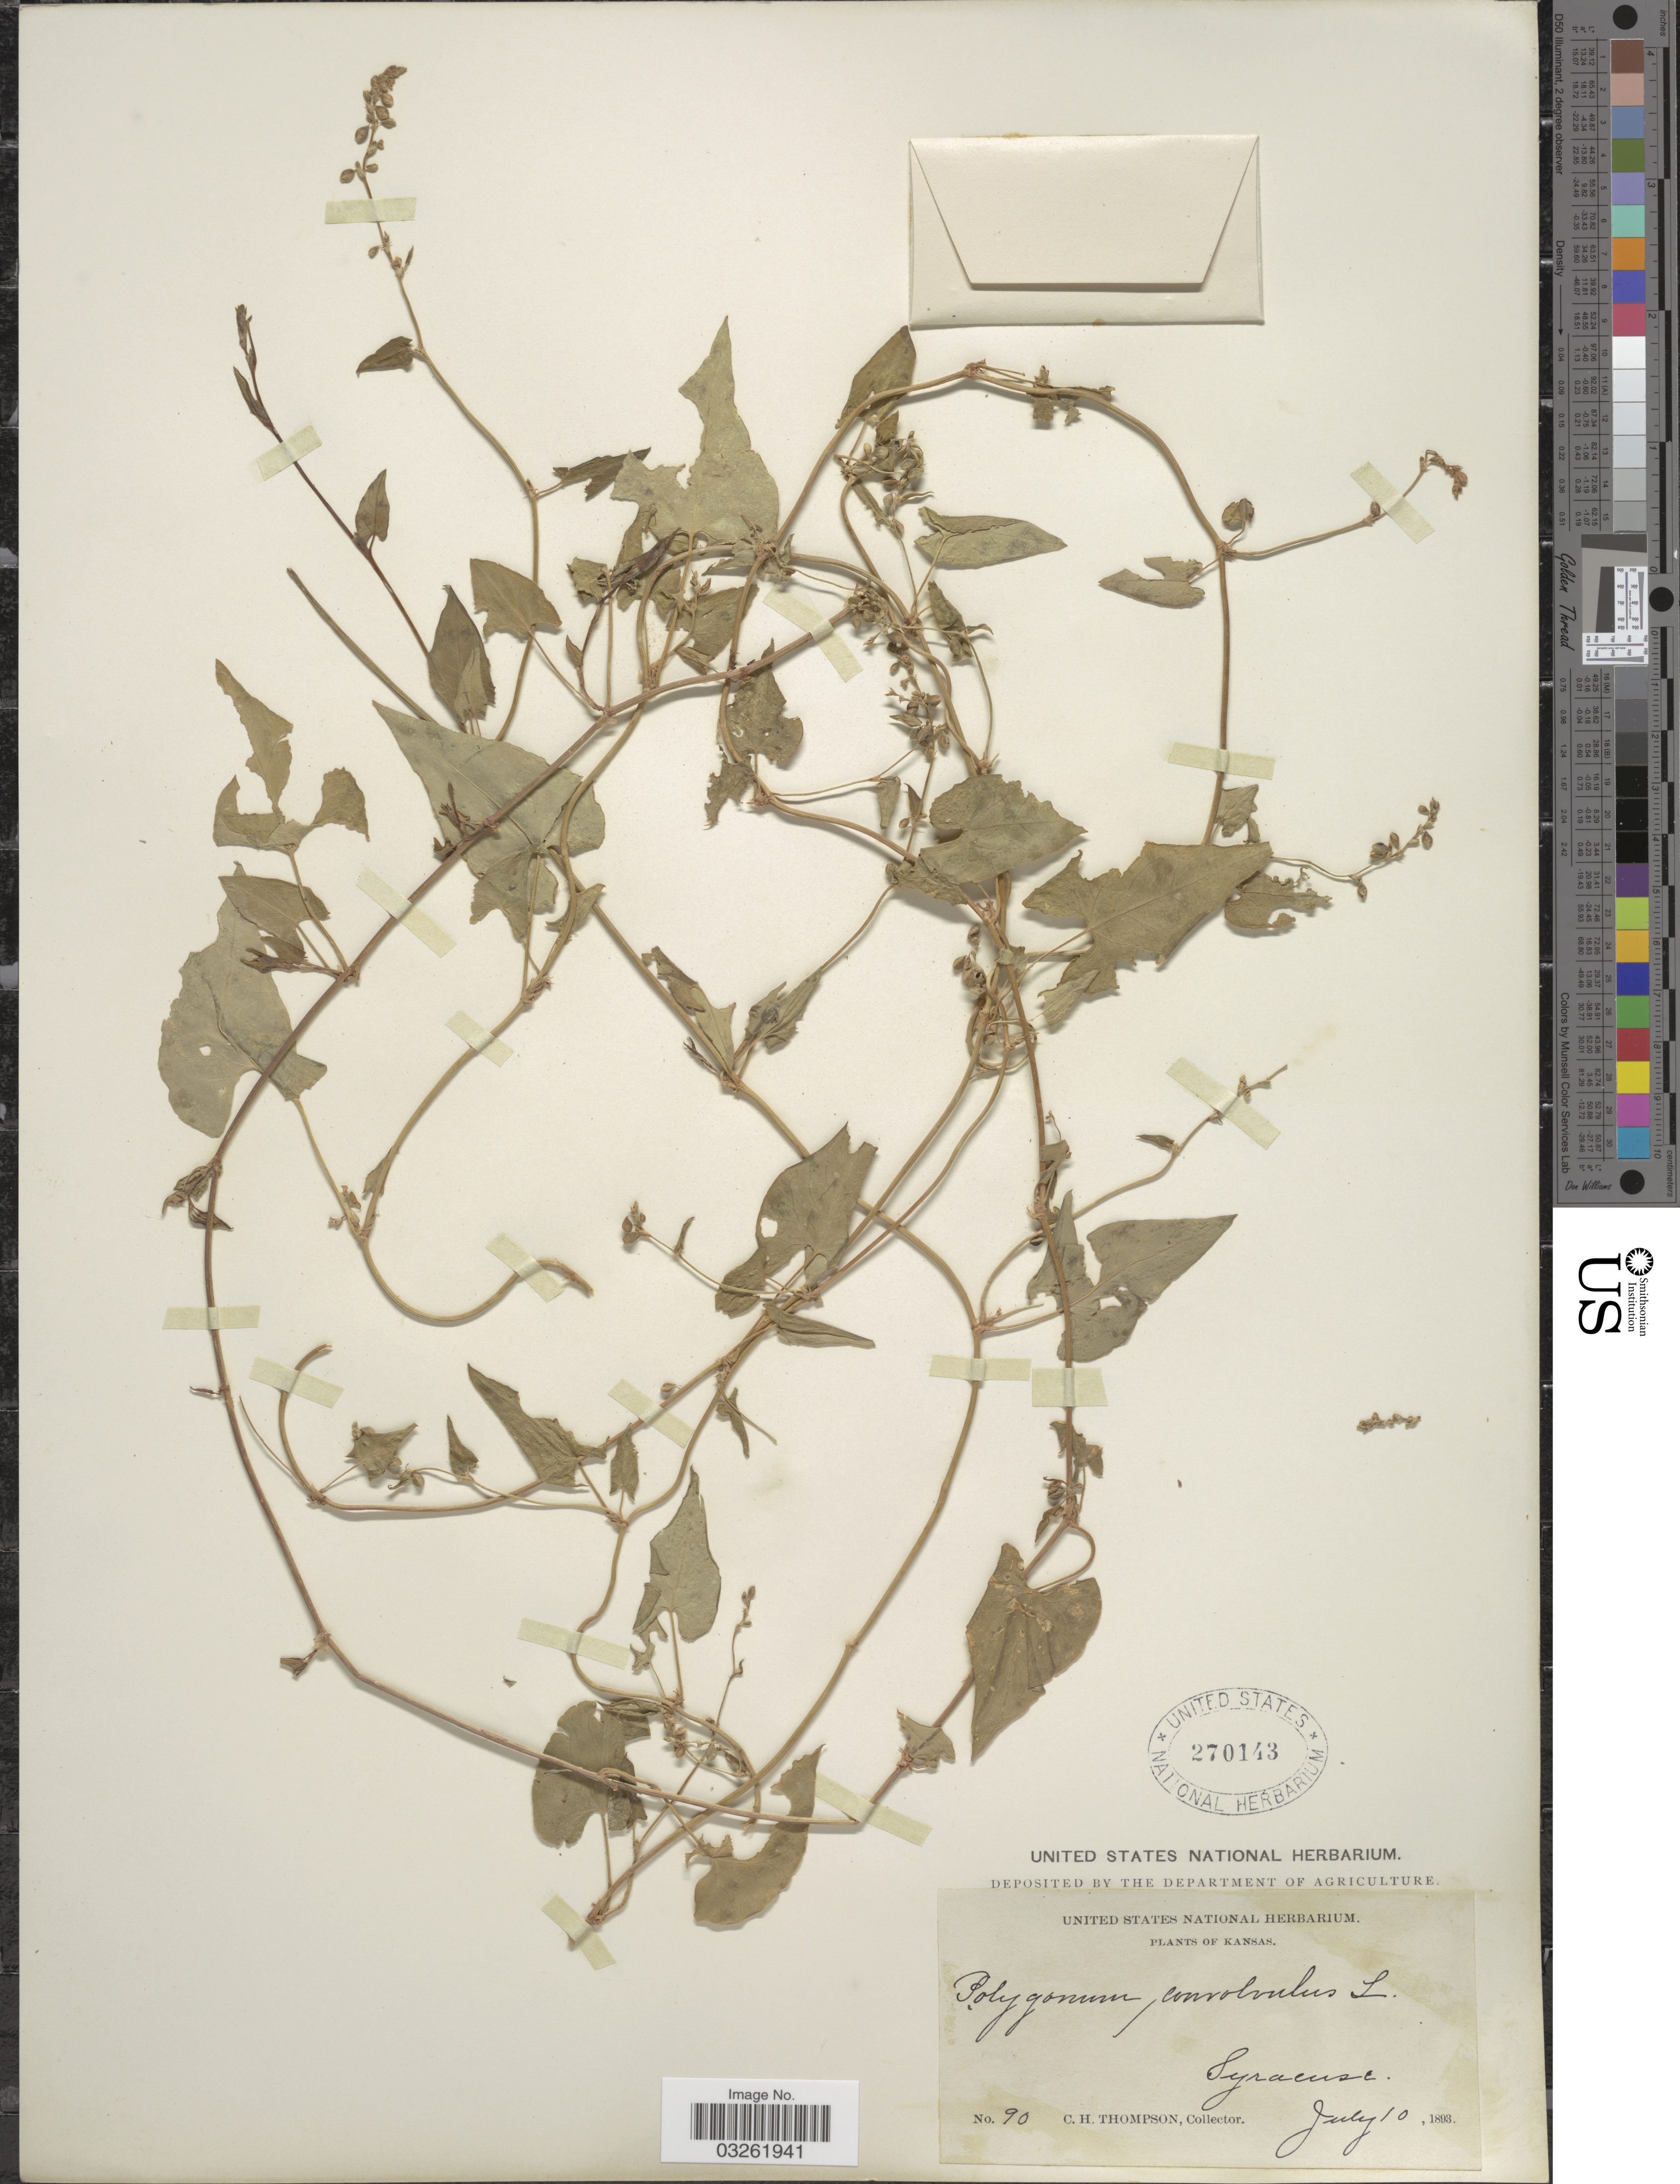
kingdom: Plantae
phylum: Tracheophyta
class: Magnoliopsida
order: Caryophyllales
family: Polygonaceae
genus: Fallopia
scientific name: Fallopia convolvulus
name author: (L.) Á. Löve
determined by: Strong, M. T., (US), Smithsonian Institution - National Museum of Natural History (UNITED STATES)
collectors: C. H. Thompson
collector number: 90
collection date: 1893-07-10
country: United States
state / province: Kansas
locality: Syracuse.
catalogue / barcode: US 270143